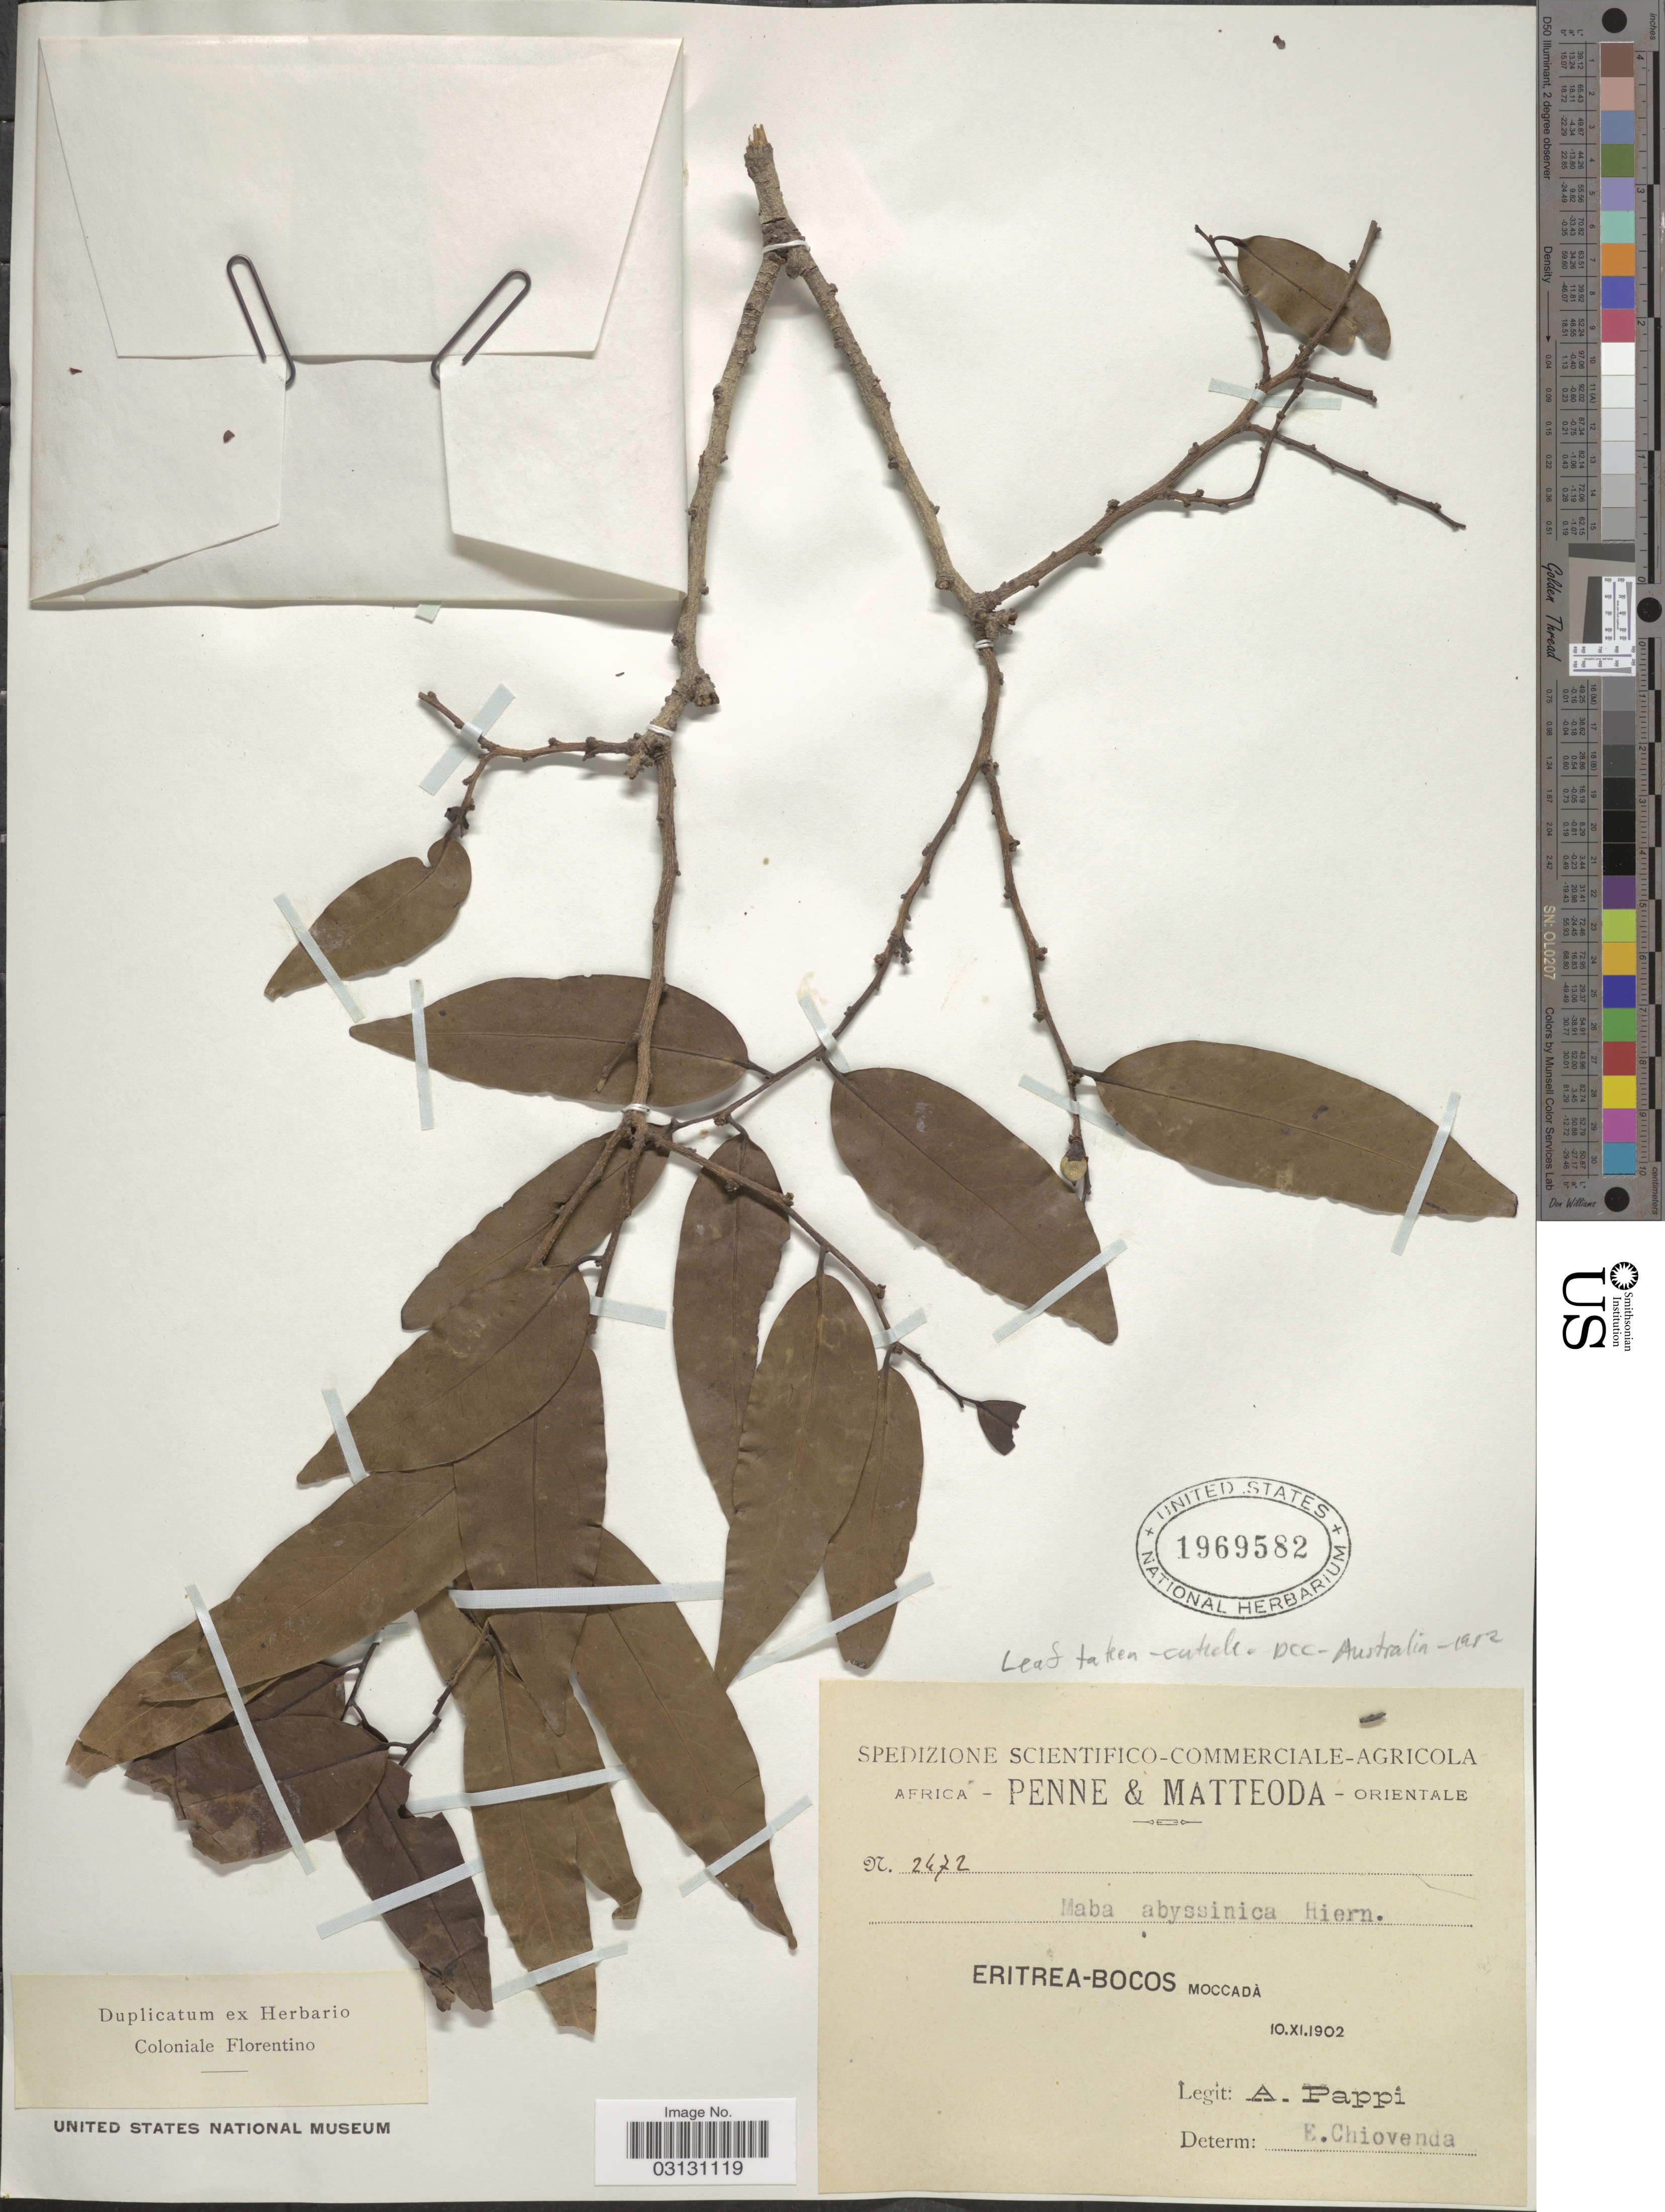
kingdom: Plantae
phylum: Tracheophyta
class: Magnoliopsida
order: Ericales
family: Ebenaceae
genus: Diospyros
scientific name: Diospyros abyssinica subsp. abyssinica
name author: (Hiern) F. White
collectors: A. Pappi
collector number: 2472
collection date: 1902-11-10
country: Eritrea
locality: Eritrea-Bocos moccadà.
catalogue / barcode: US 1969582